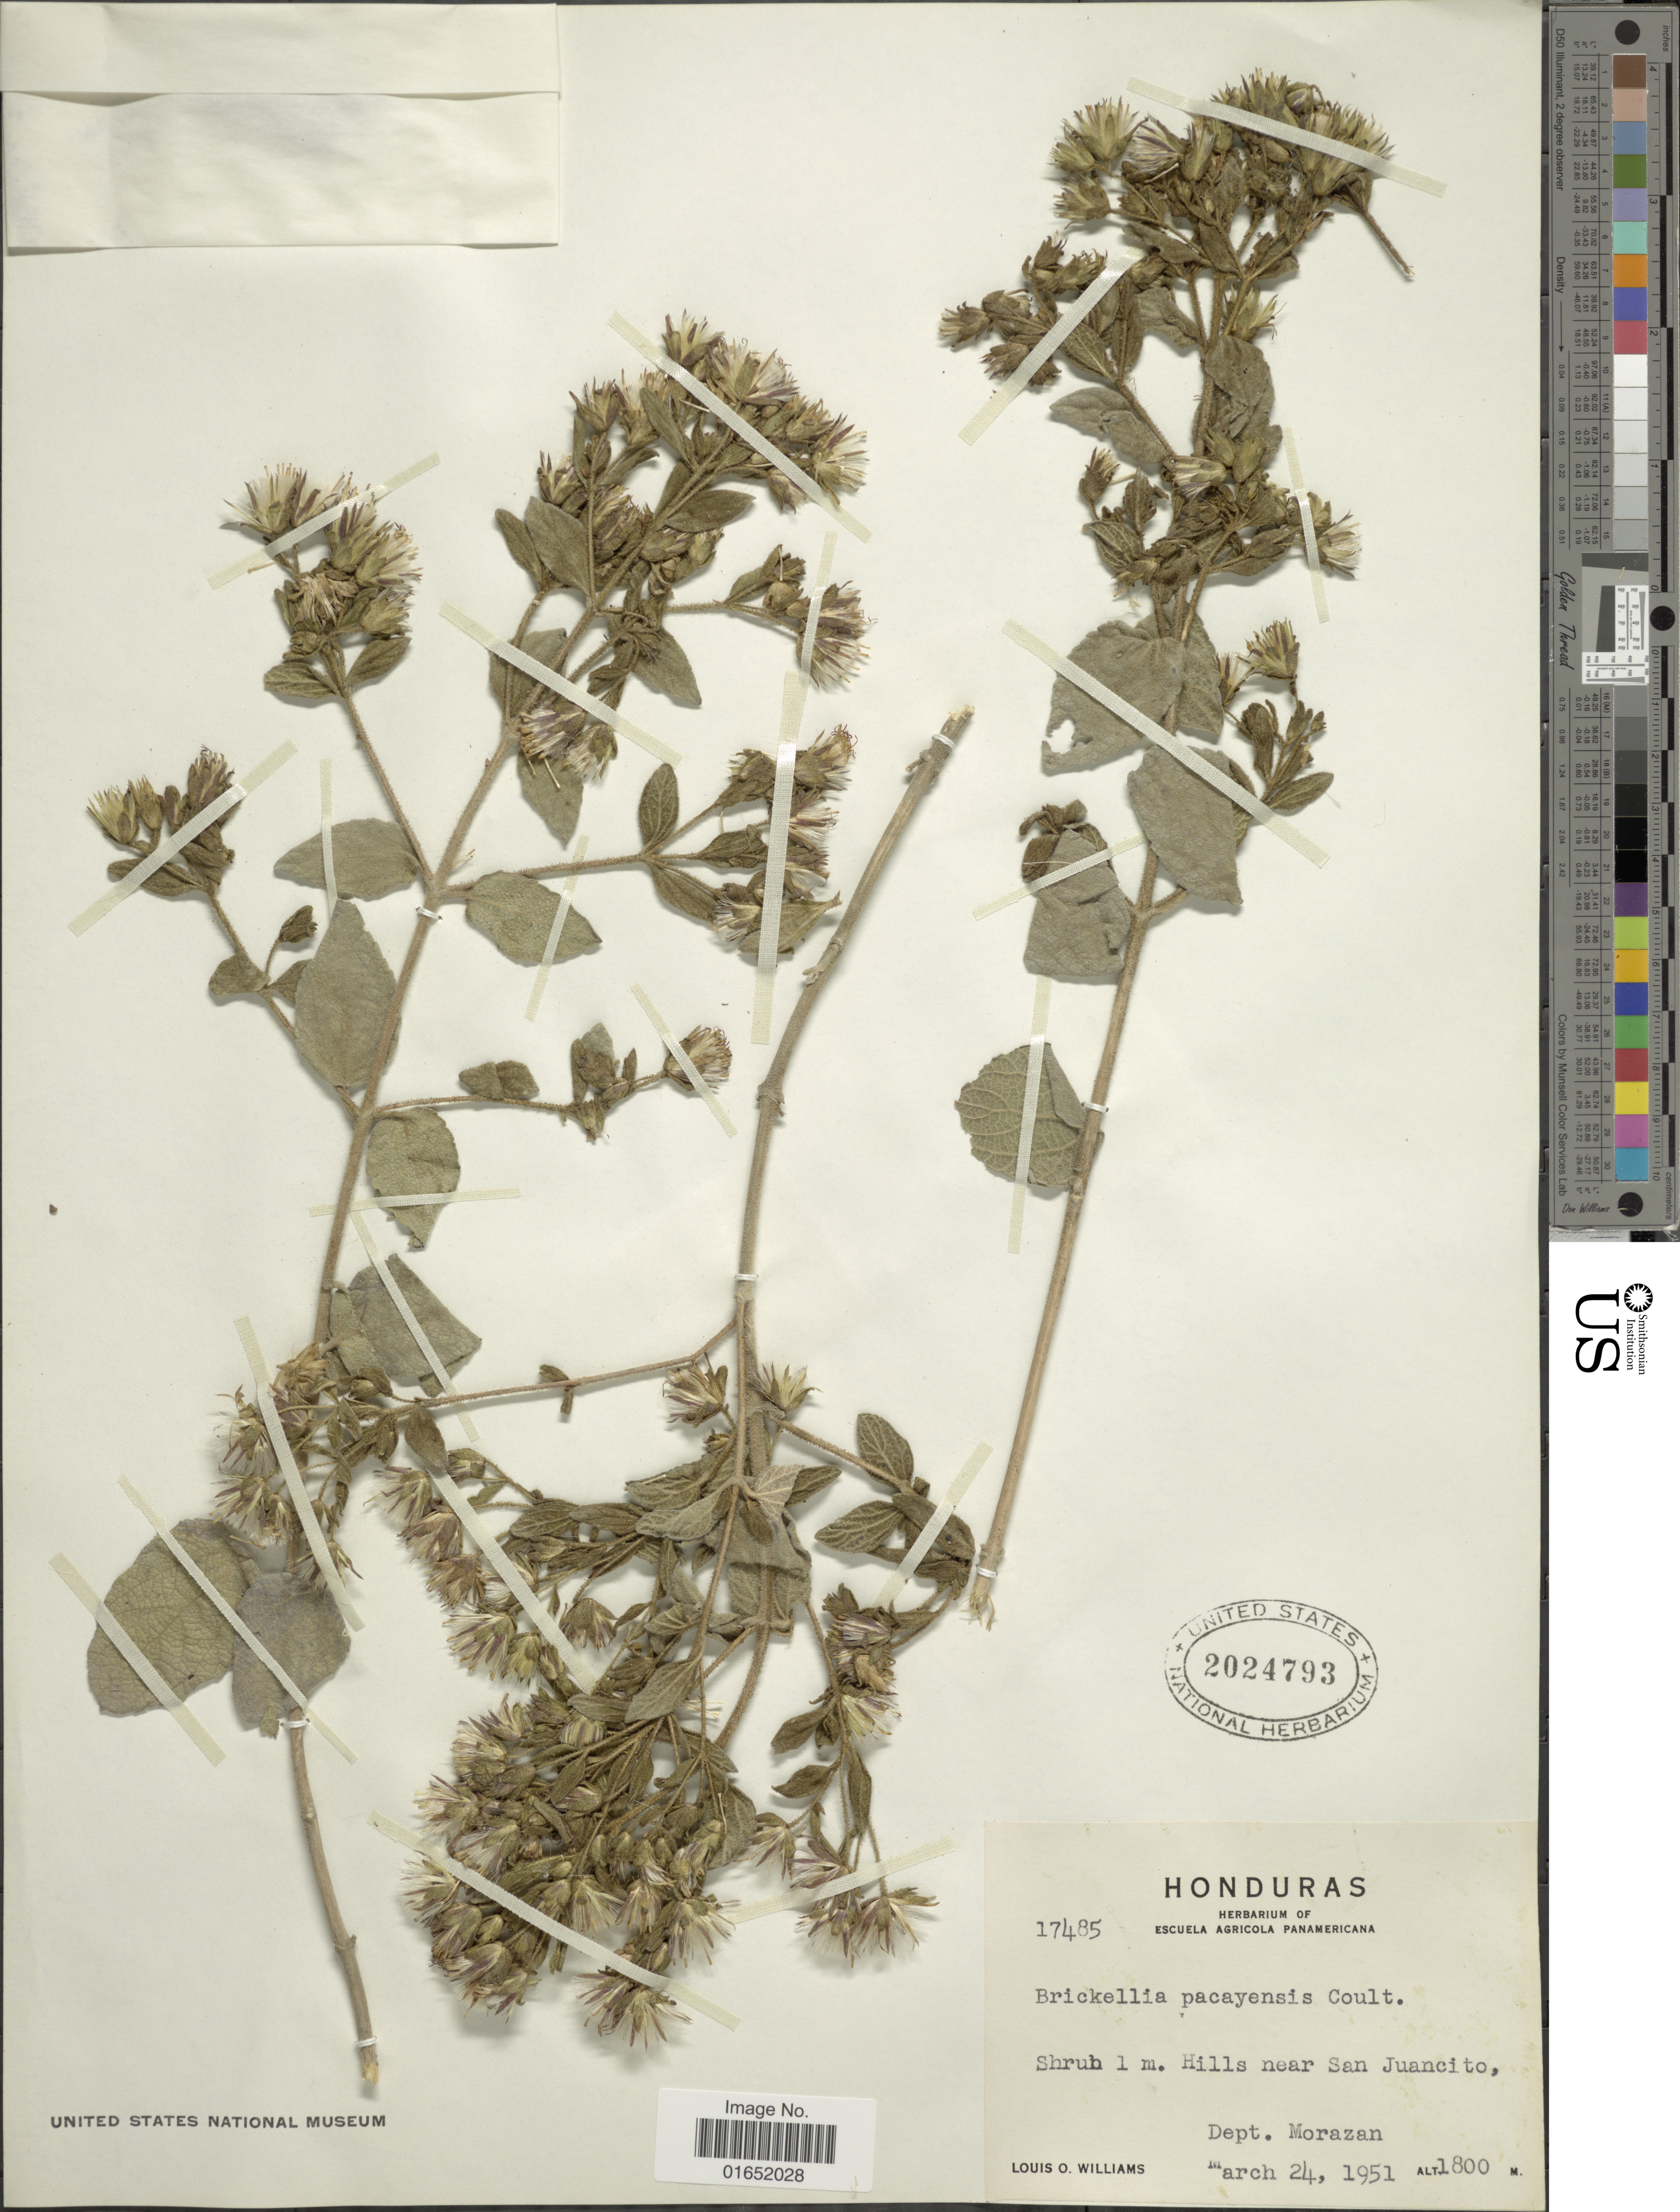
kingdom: Plantae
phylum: Tracheophyta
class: Magnoliopsida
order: Asterales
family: Asteraceae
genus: Brickellia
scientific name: Brickellia pacayensis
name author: J.M. Coult.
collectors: L. O. Williams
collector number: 17485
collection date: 1951-03-24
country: Honduras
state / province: Fco. Morazán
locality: Hills near San Junacito, Dept. Morazan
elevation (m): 1800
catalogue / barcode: US 2024793